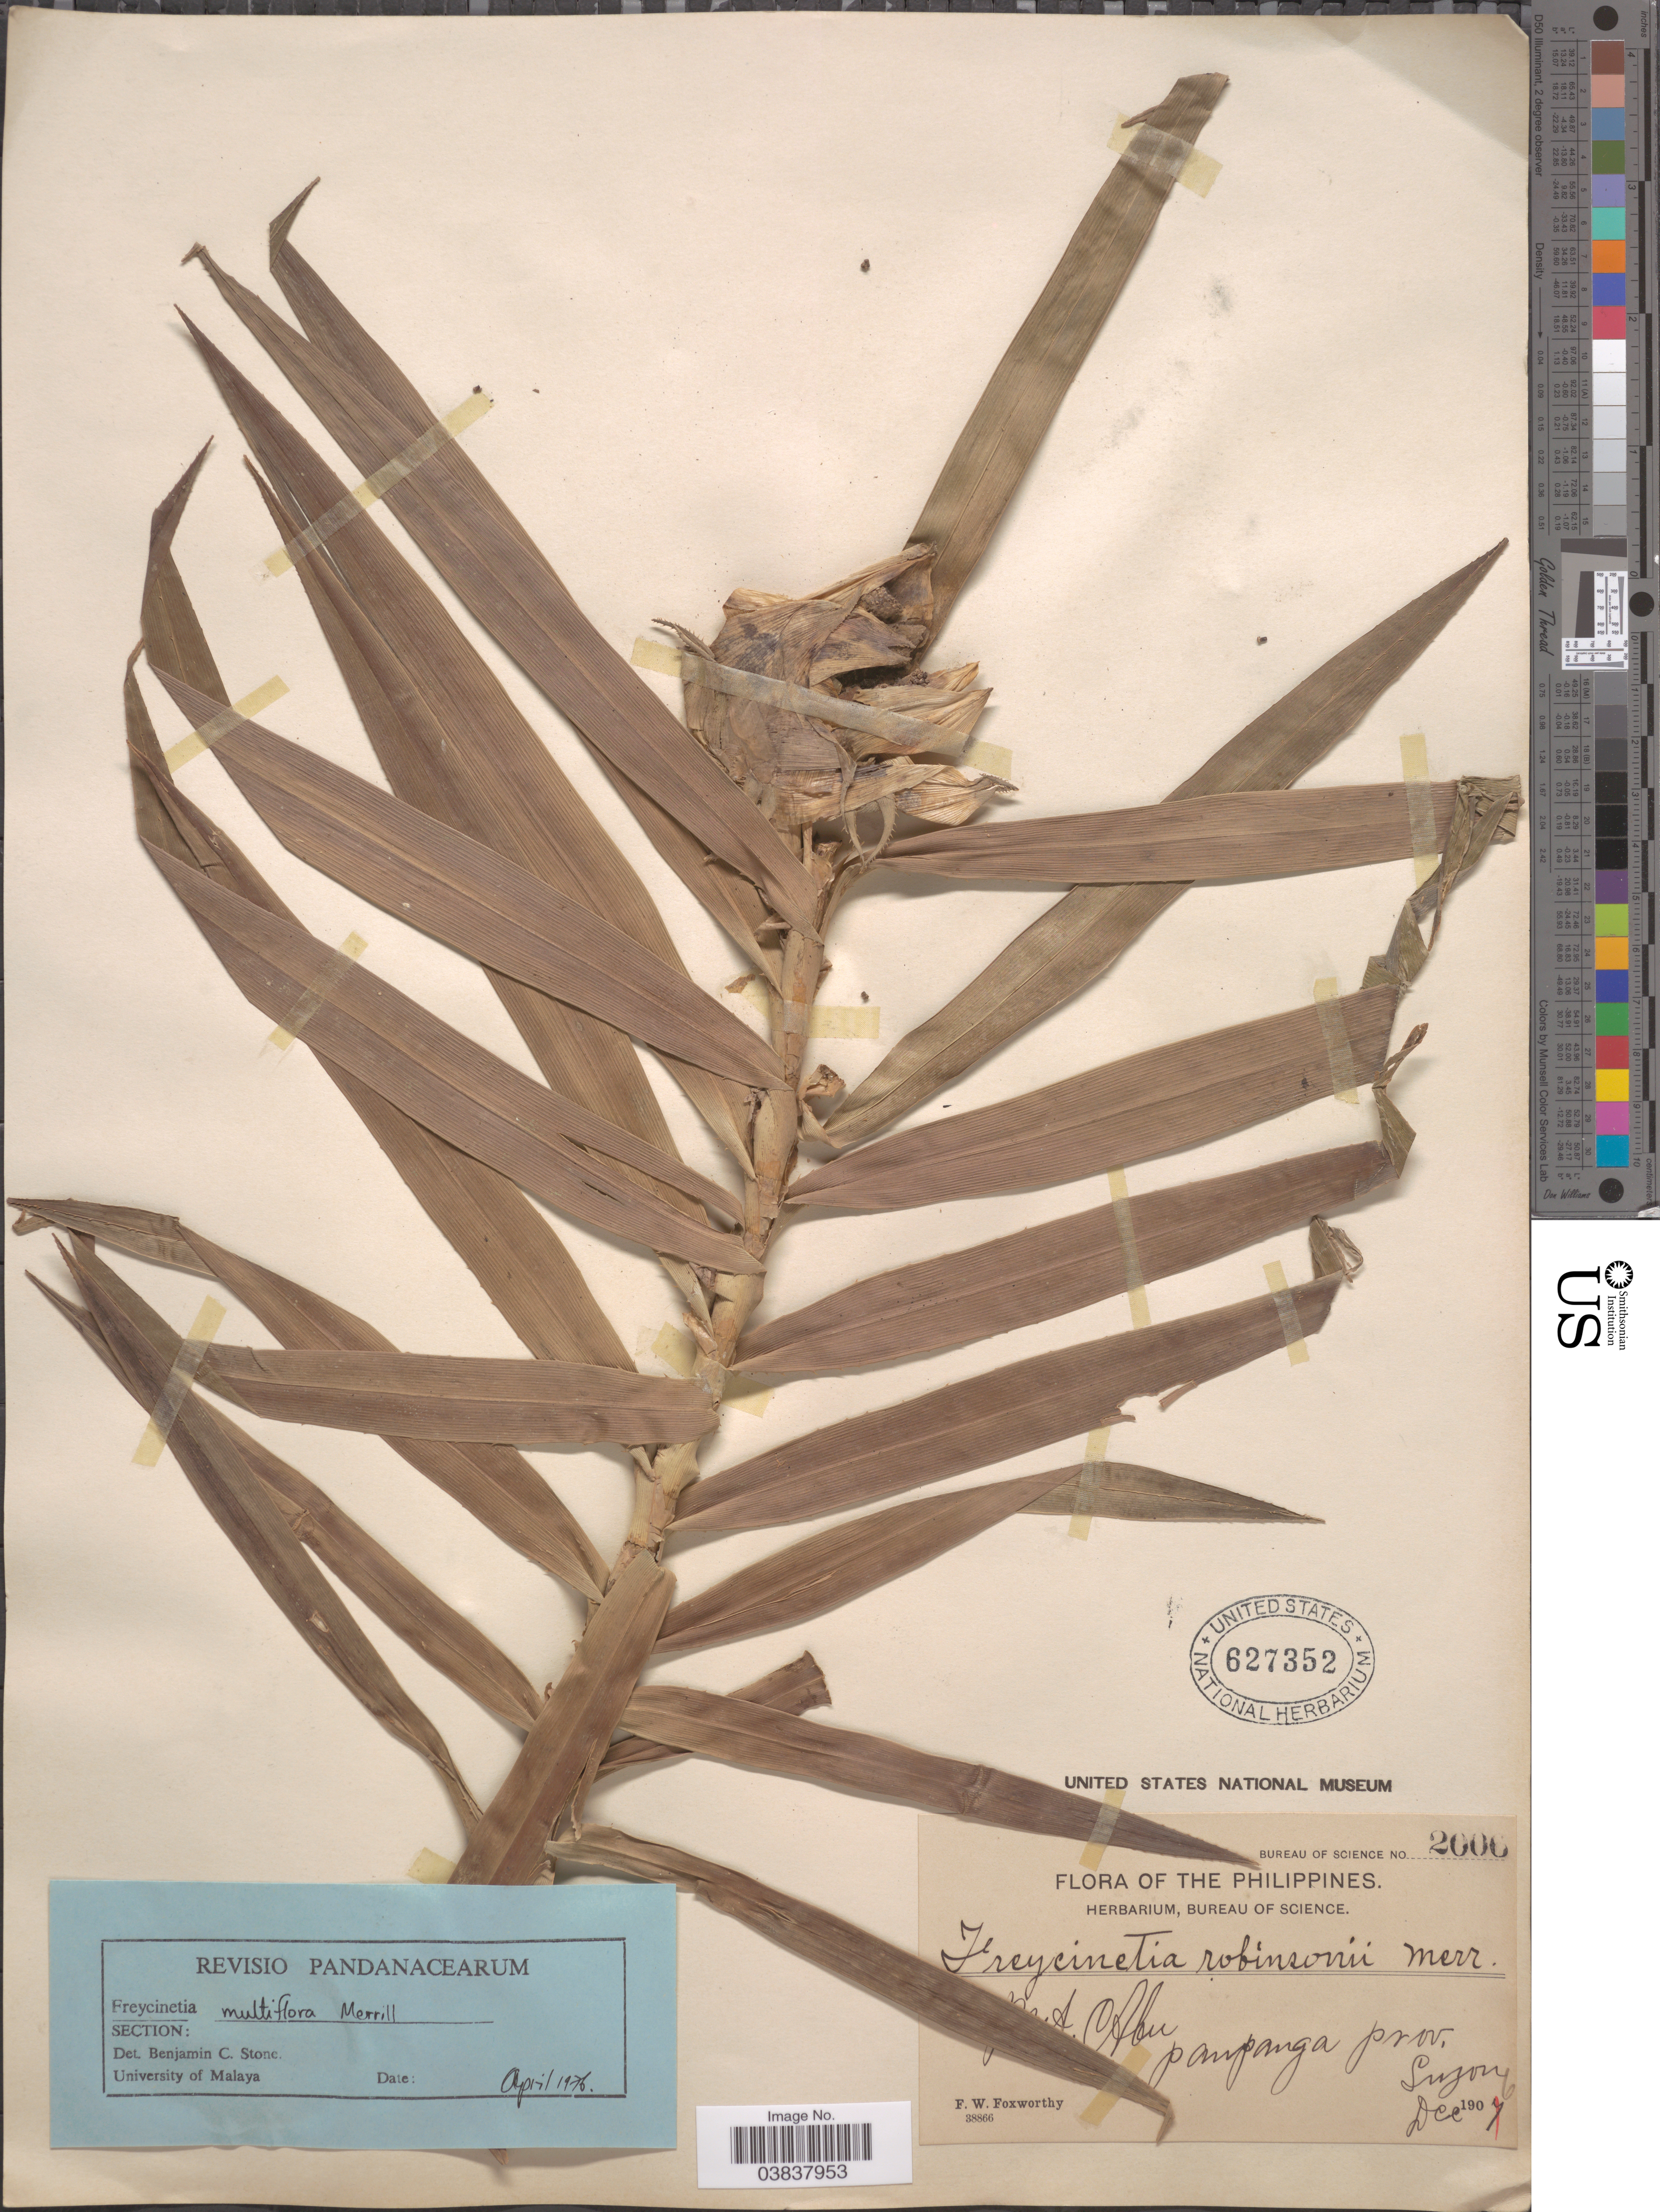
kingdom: Plantae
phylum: Tracheophyta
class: Liliopsida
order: Pandanales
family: Pandanaceae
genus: Freycinetia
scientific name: Freycinetia multiflora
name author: Merr.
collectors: F. W. Foxworthy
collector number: Bureau of Science 2006*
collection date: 1906-12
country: Philippines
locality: Mt. Abu, Pampanga Prov., Luzon.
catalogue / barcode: US 627352